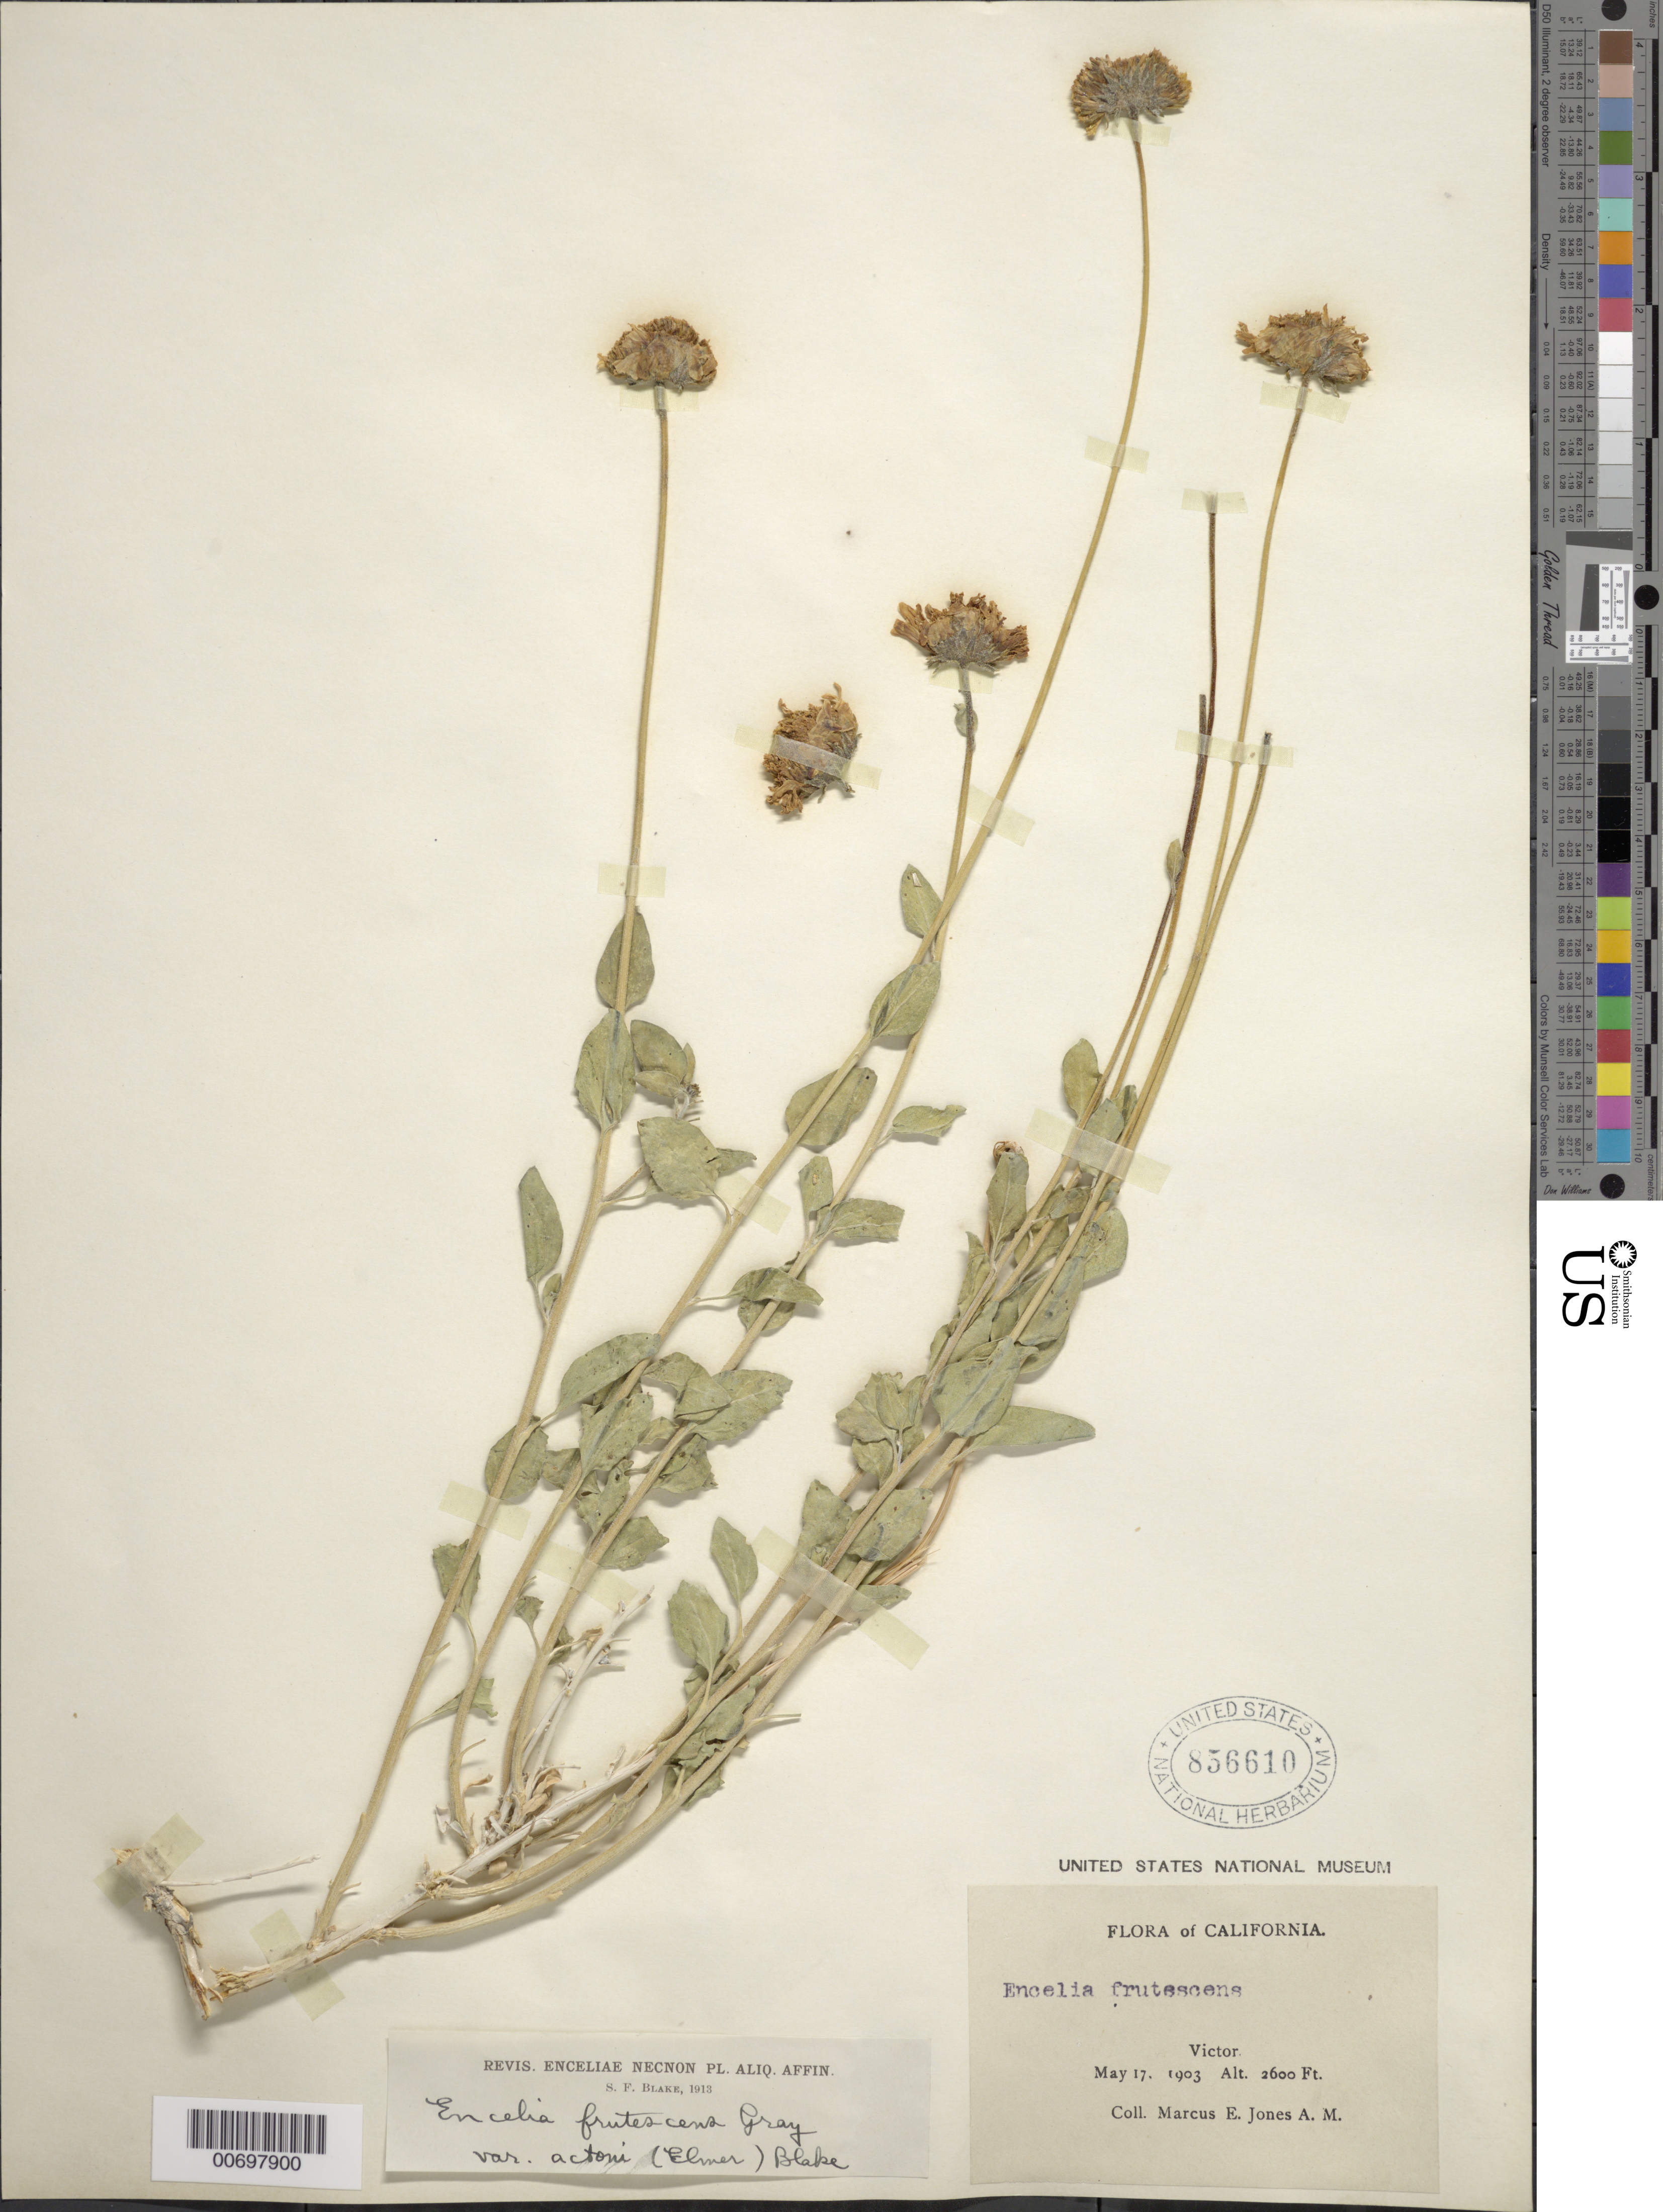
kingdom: Plantae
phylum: Tracheophyta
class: Magnoliopsida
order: Asterales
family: Asteraceae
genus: Encelia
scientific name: Encelia frutescens var. actonii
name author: (Elmer) S.F. Blake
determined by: Blake, Sydney F.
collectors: M. E. Jones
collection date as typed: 17 May 1903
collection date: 1903-05-17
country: United States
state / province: California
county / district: San Joaquin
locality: Victor.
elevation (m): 792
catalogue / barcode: US 856610